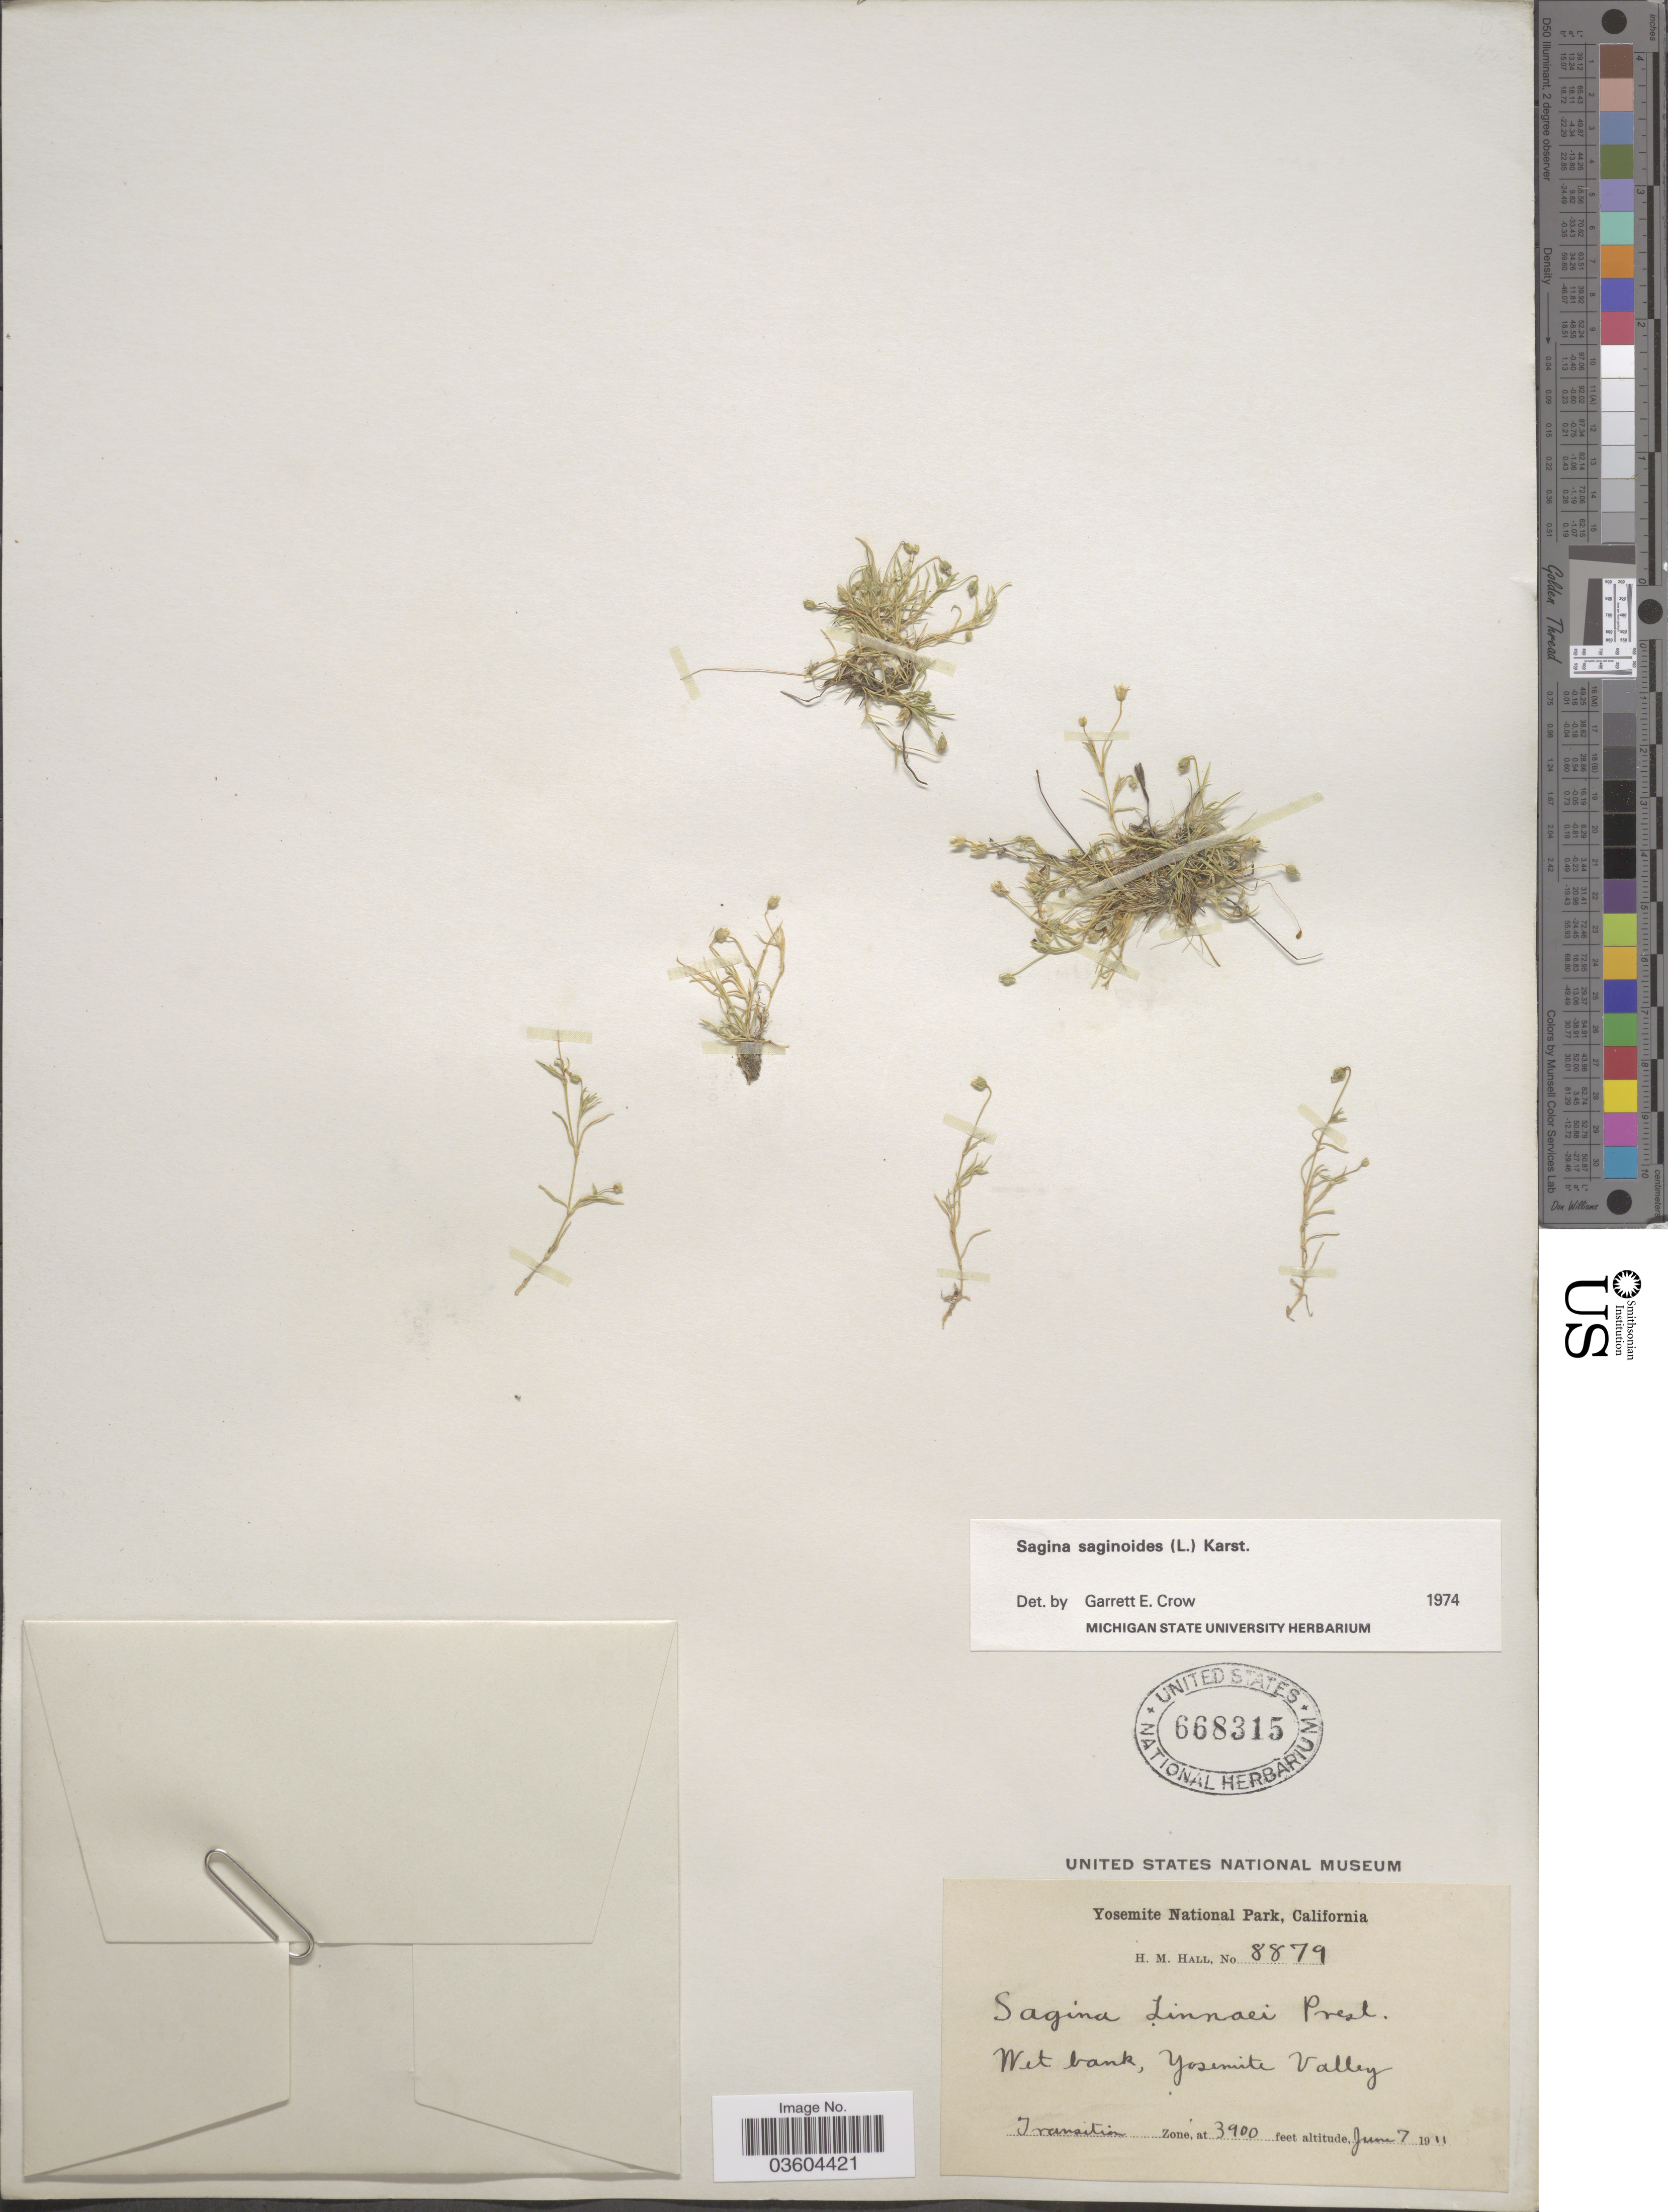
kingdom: Plantae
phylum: Tracheophyta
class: Magnoliopsida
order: Caryophyllales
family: Caryophyllaceae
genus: Sagina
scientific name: Sagina saginoides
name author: (L.) H. Karst.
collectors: H. M. Hall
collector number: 8879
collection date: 1911-06-07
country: United States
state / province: California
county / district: Mariposa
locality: Yosemite National Park. Wet bank, Yosemite Valley.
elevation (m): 1189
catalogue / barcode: US 668315